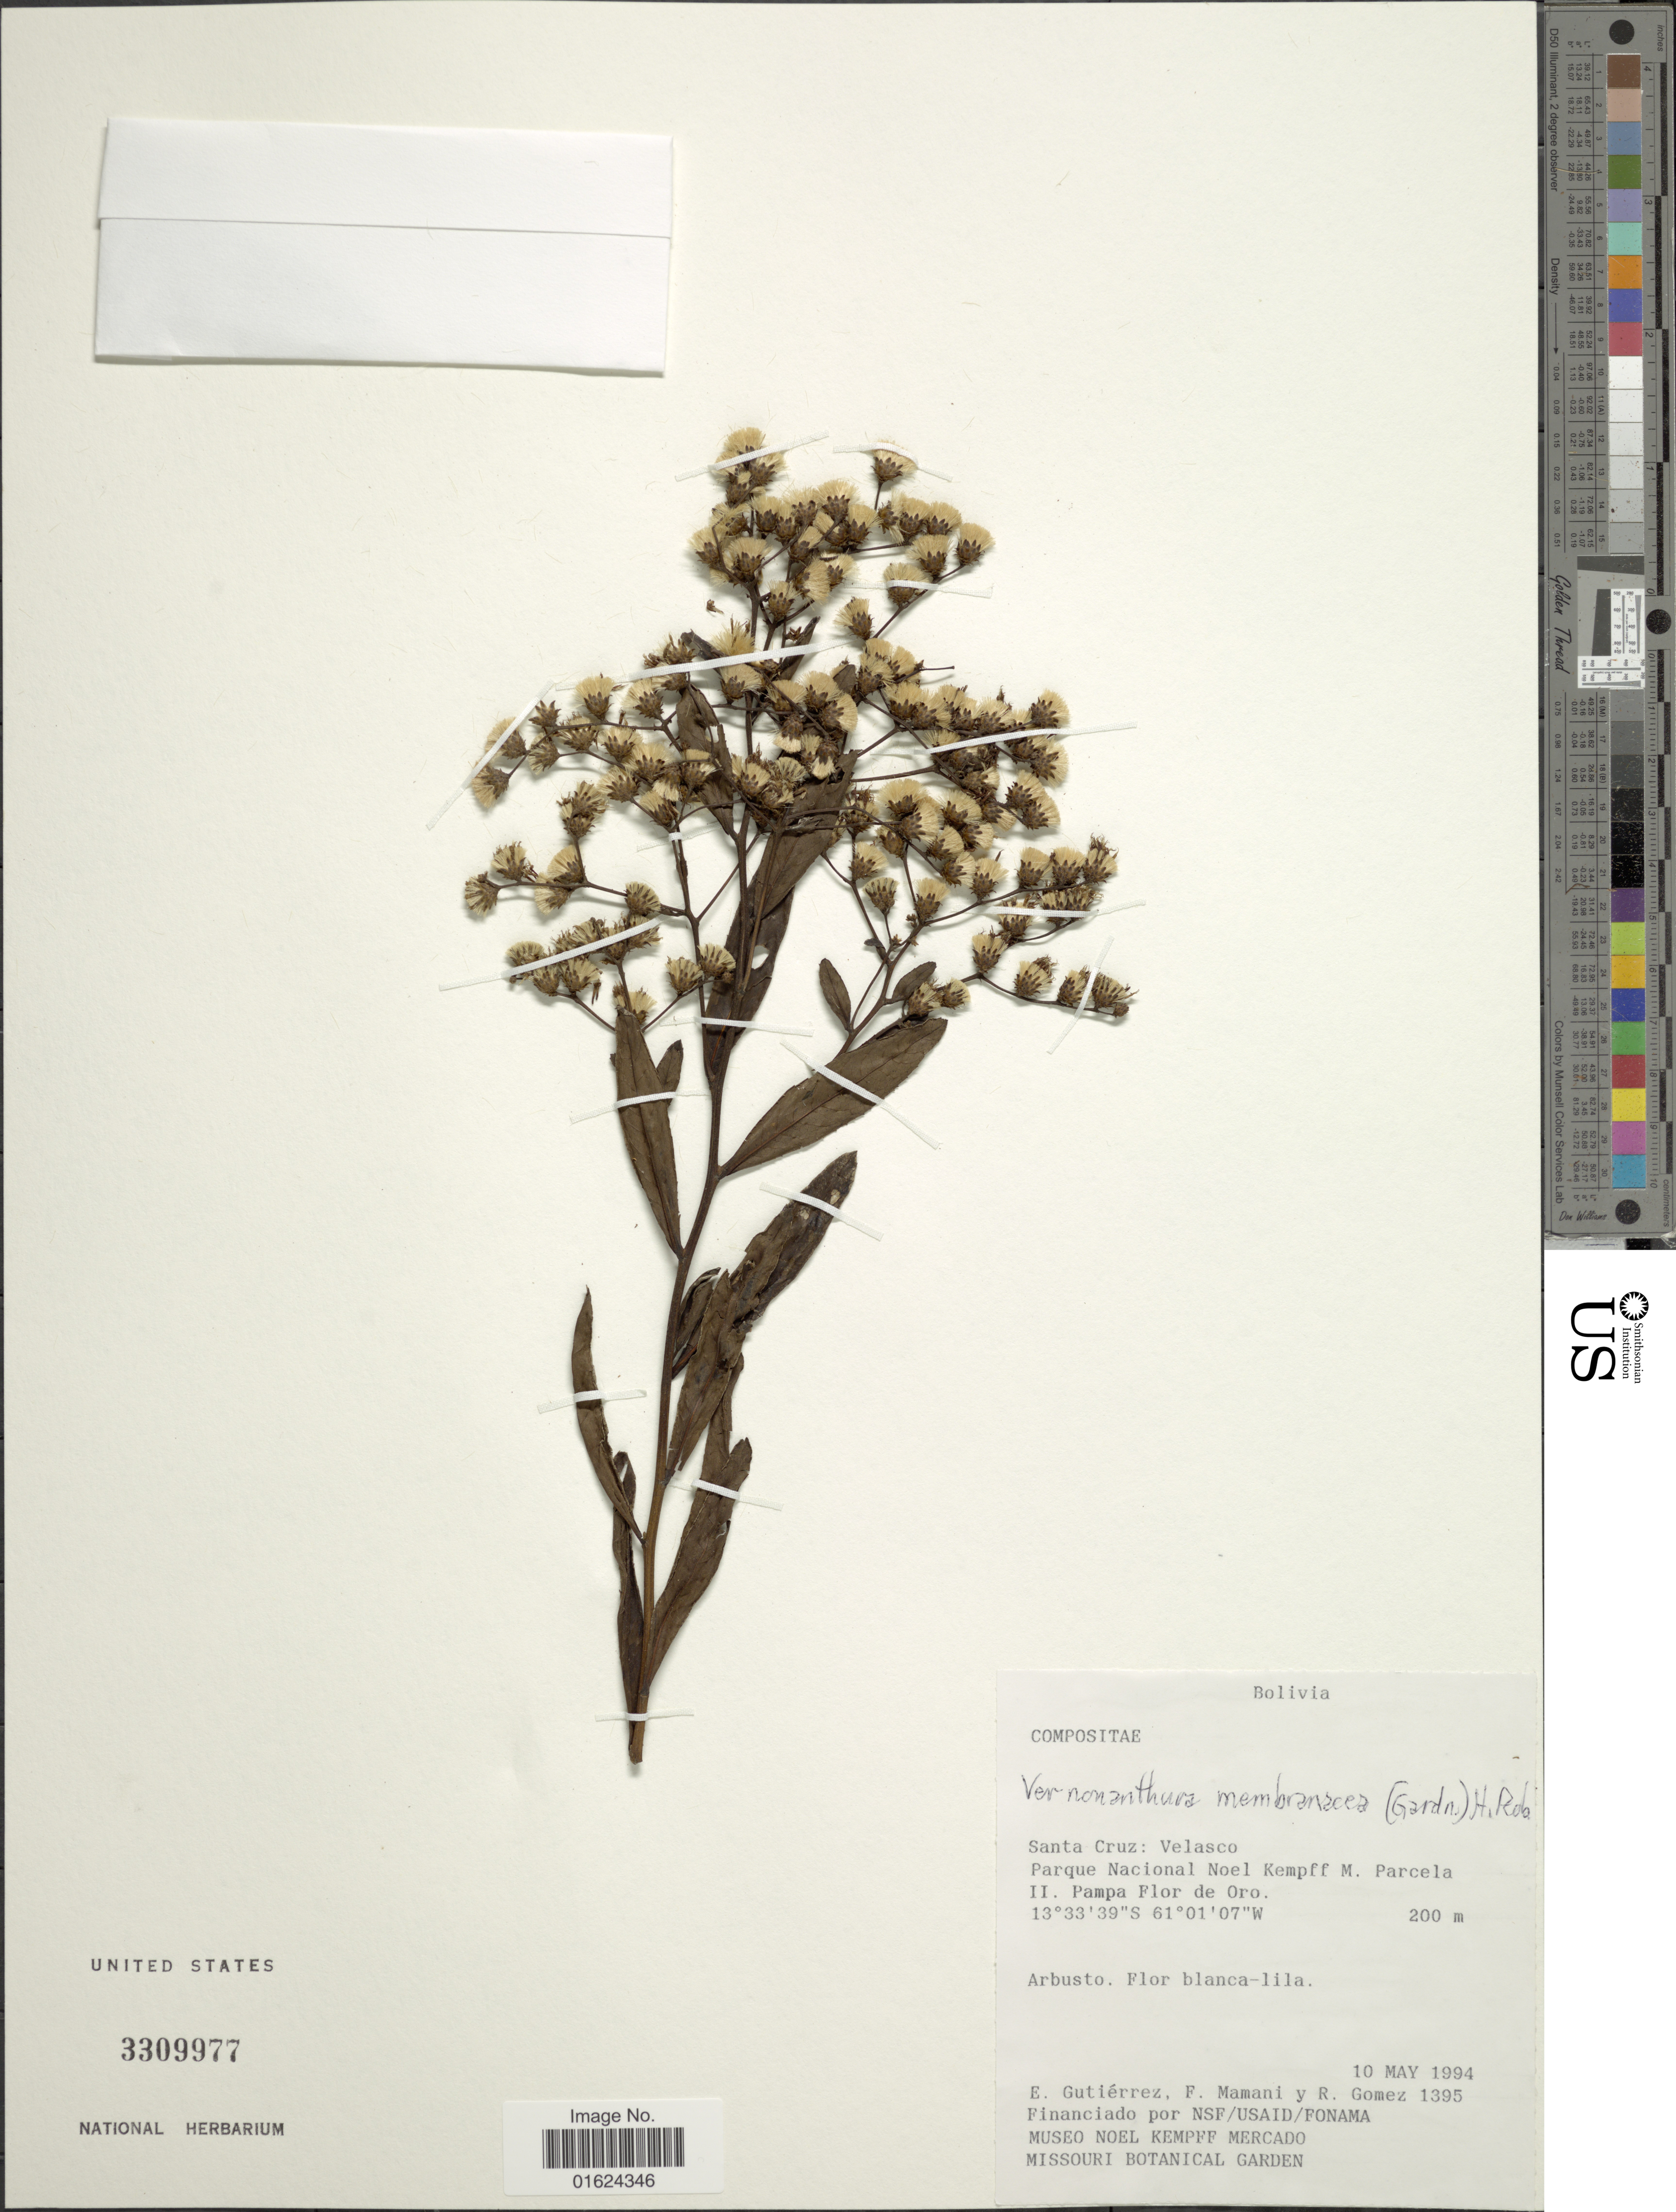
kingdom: Plantae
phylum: Tracheophyta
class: Magnoliopsida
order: Asterales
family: Asteraceae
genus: Vernonanthura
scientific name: Vernonanthura membranacea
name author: (Gardner) H. Rob.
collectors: E. Gutiérrez, F. Mamani & R. Gómez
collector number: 1395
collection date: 1994-05-10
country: Bolivia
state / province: Santa Cruz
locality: Santa Cruz, Velasco, Parqyue Nacional Noel Kempff M. Parcela II, Pampa Flor de Oro.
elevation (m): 200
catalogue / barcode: US 3309977